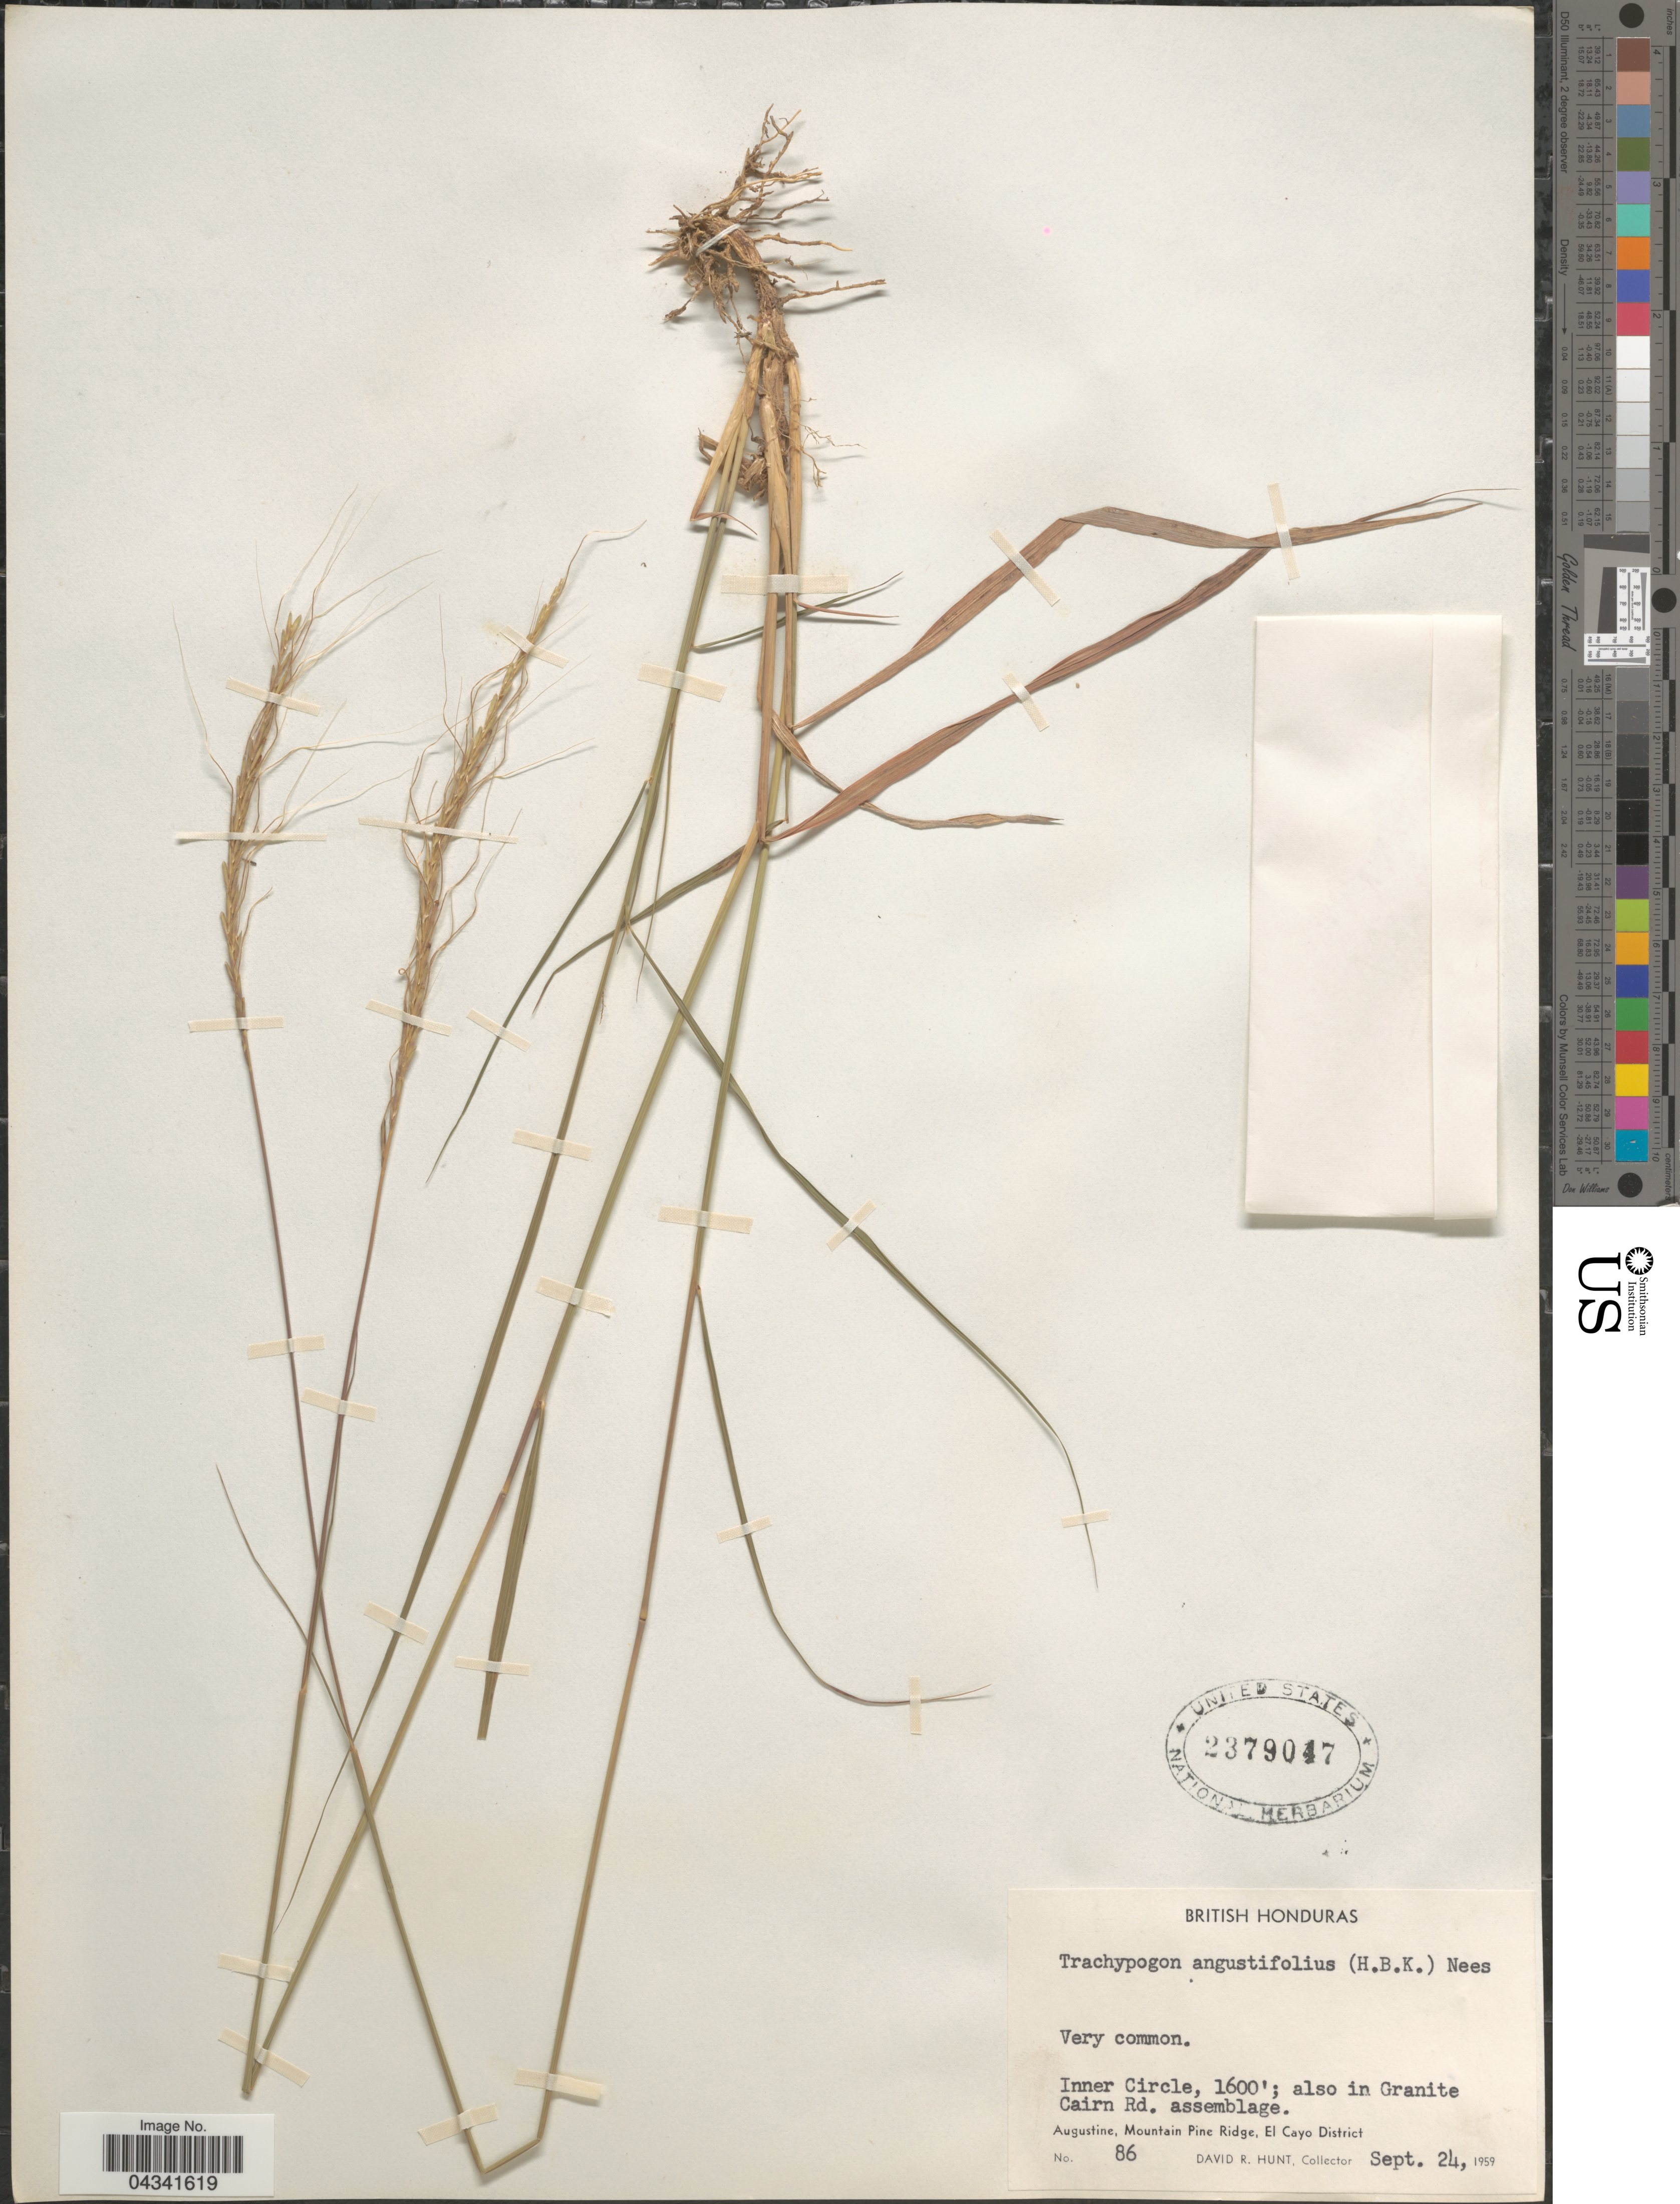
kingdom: Plantae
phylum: Tracheophyta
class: Liliopsida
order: Poales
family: Poaceae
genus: Trachypogon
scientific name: Trachypogon spicatus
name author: (L. f.) Kuntze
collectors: D. R. Hunt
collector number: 86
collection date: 1959-09-24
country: Belize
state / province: Cayo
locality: British Honduras. Augustine, Mountain Pine Ridge, El Cayo District.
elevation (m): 488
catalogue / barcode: US 2379047